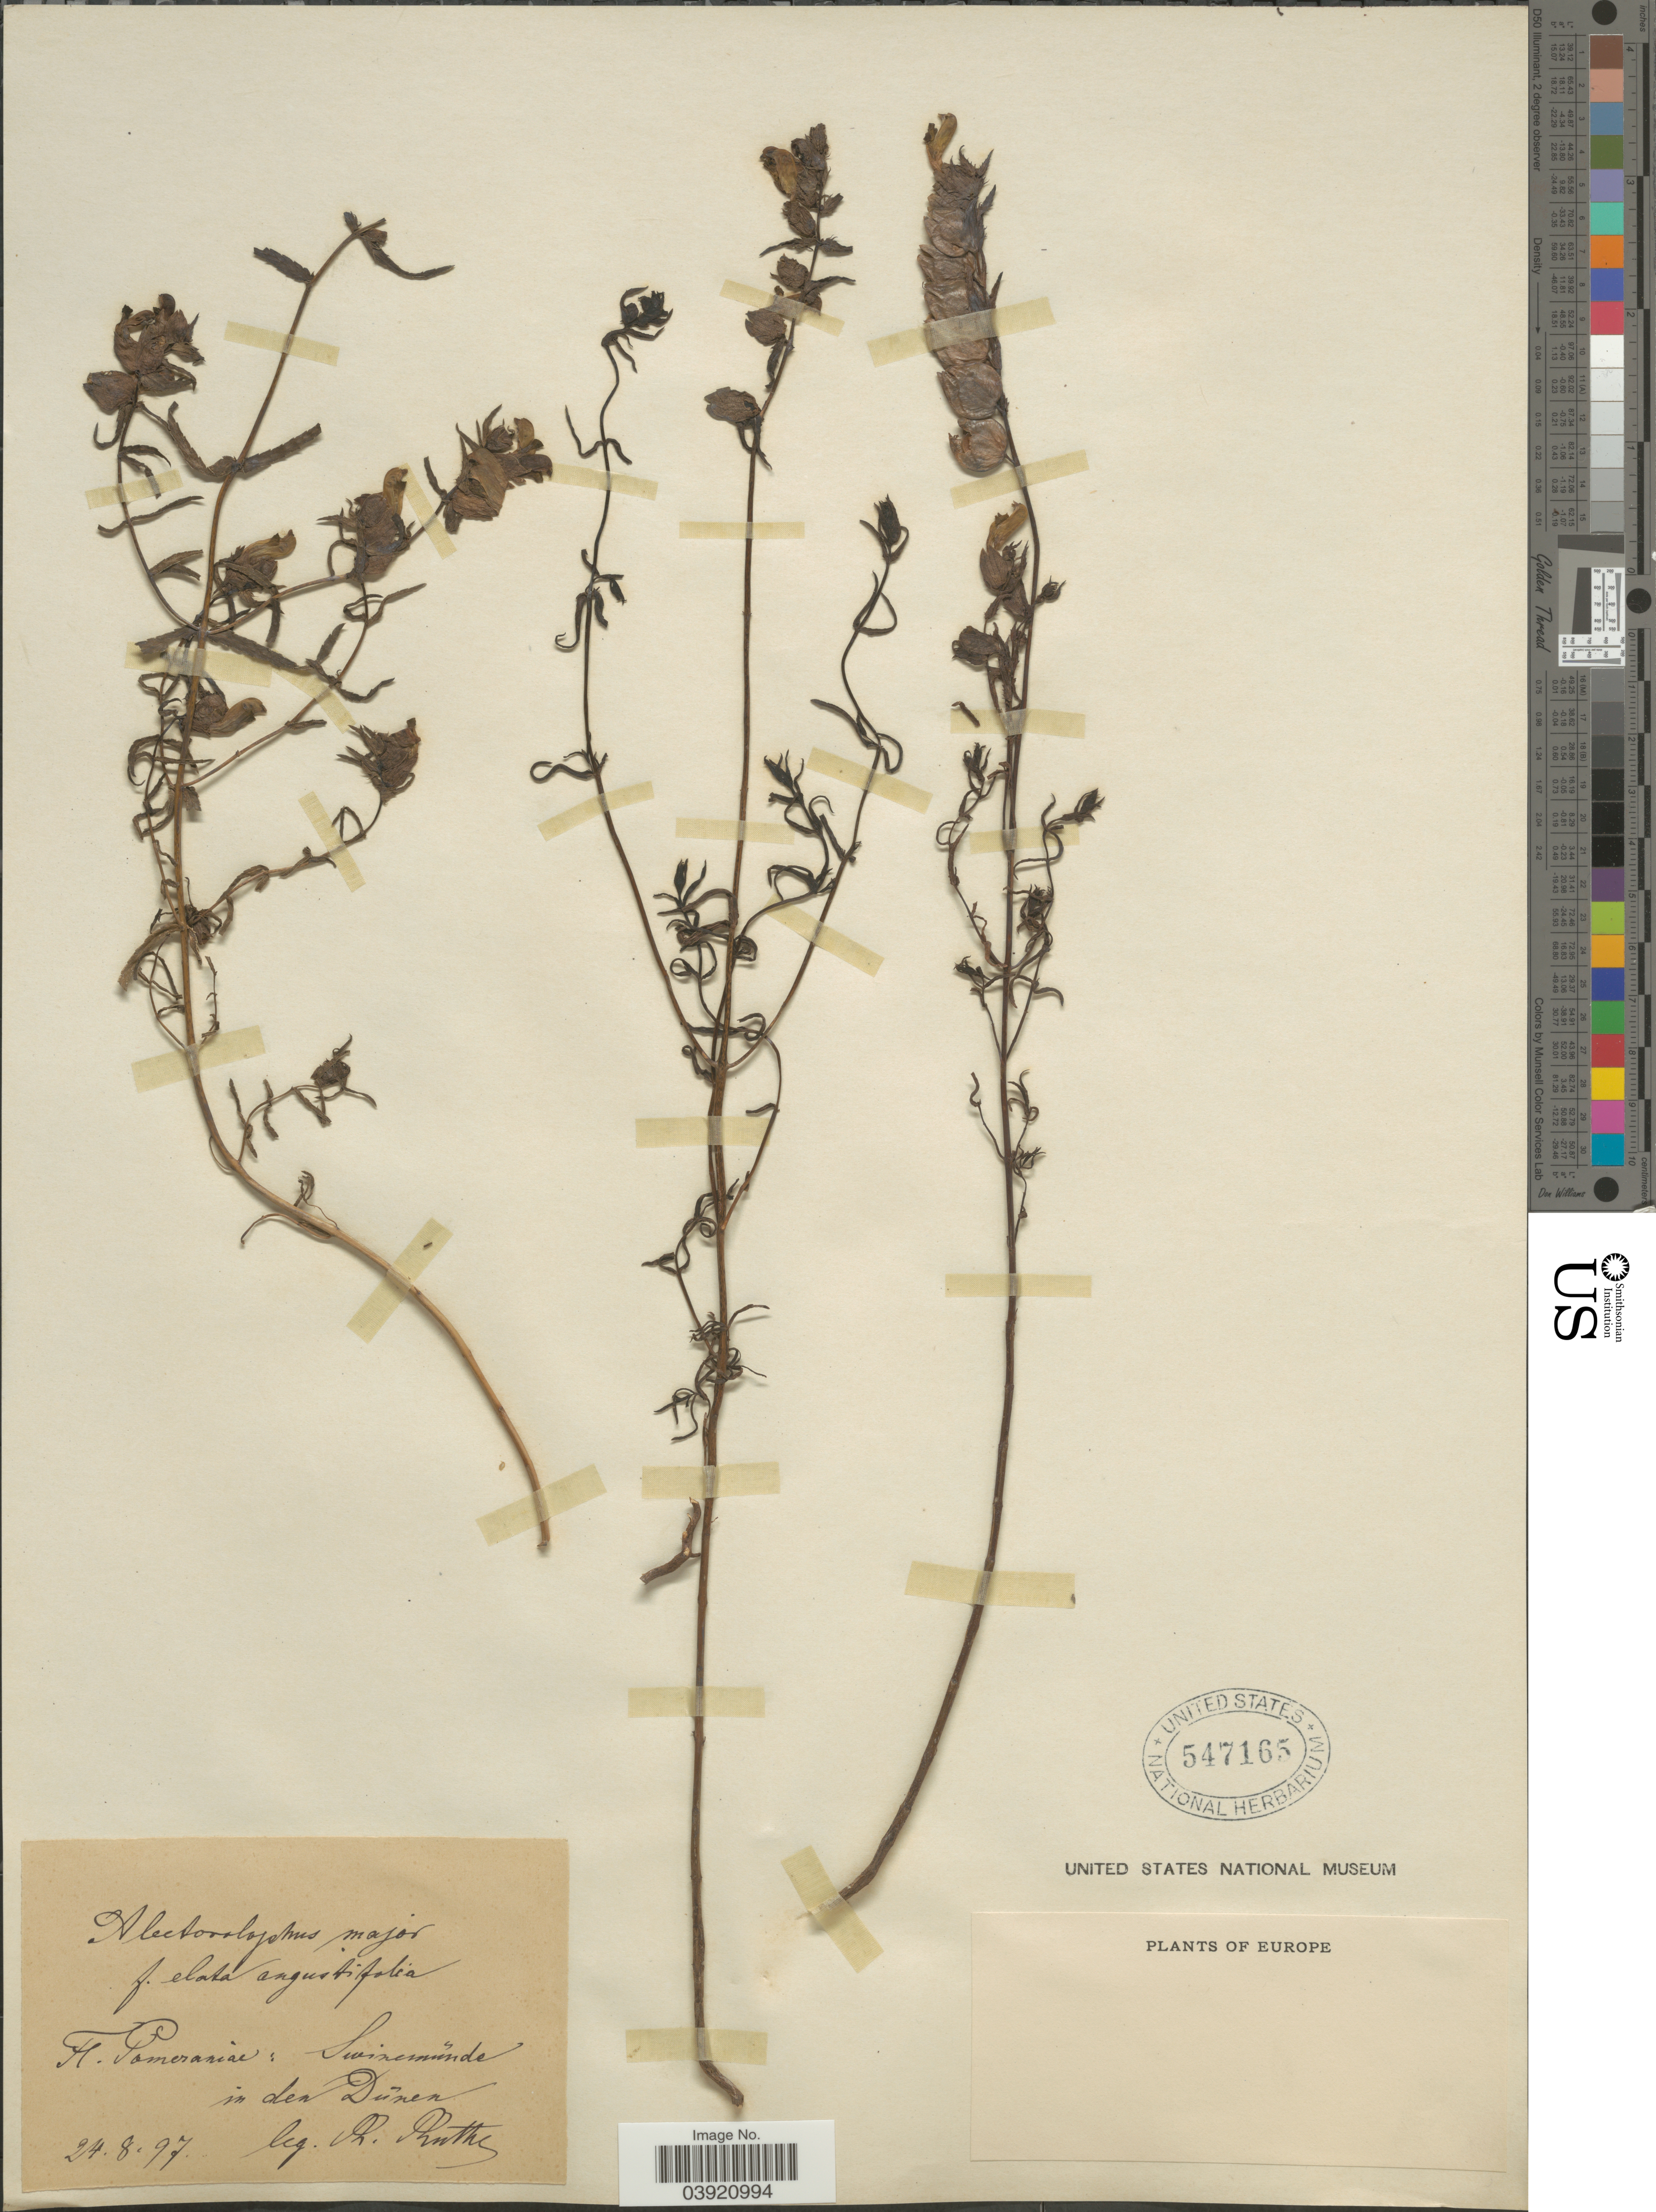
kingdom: Plantae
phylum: Tracheophyta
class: Magnoliopsida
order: Lamiales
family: Orobanchaceae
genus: Rhinanthus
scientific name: Rhinanthus major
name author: L.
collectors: R. Ruthe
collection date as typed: Transcribed d/m/y: 24/8/97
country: Poland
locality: Pomeraniae: Swinemũnde in den Dũnen.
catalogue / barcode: US 547165